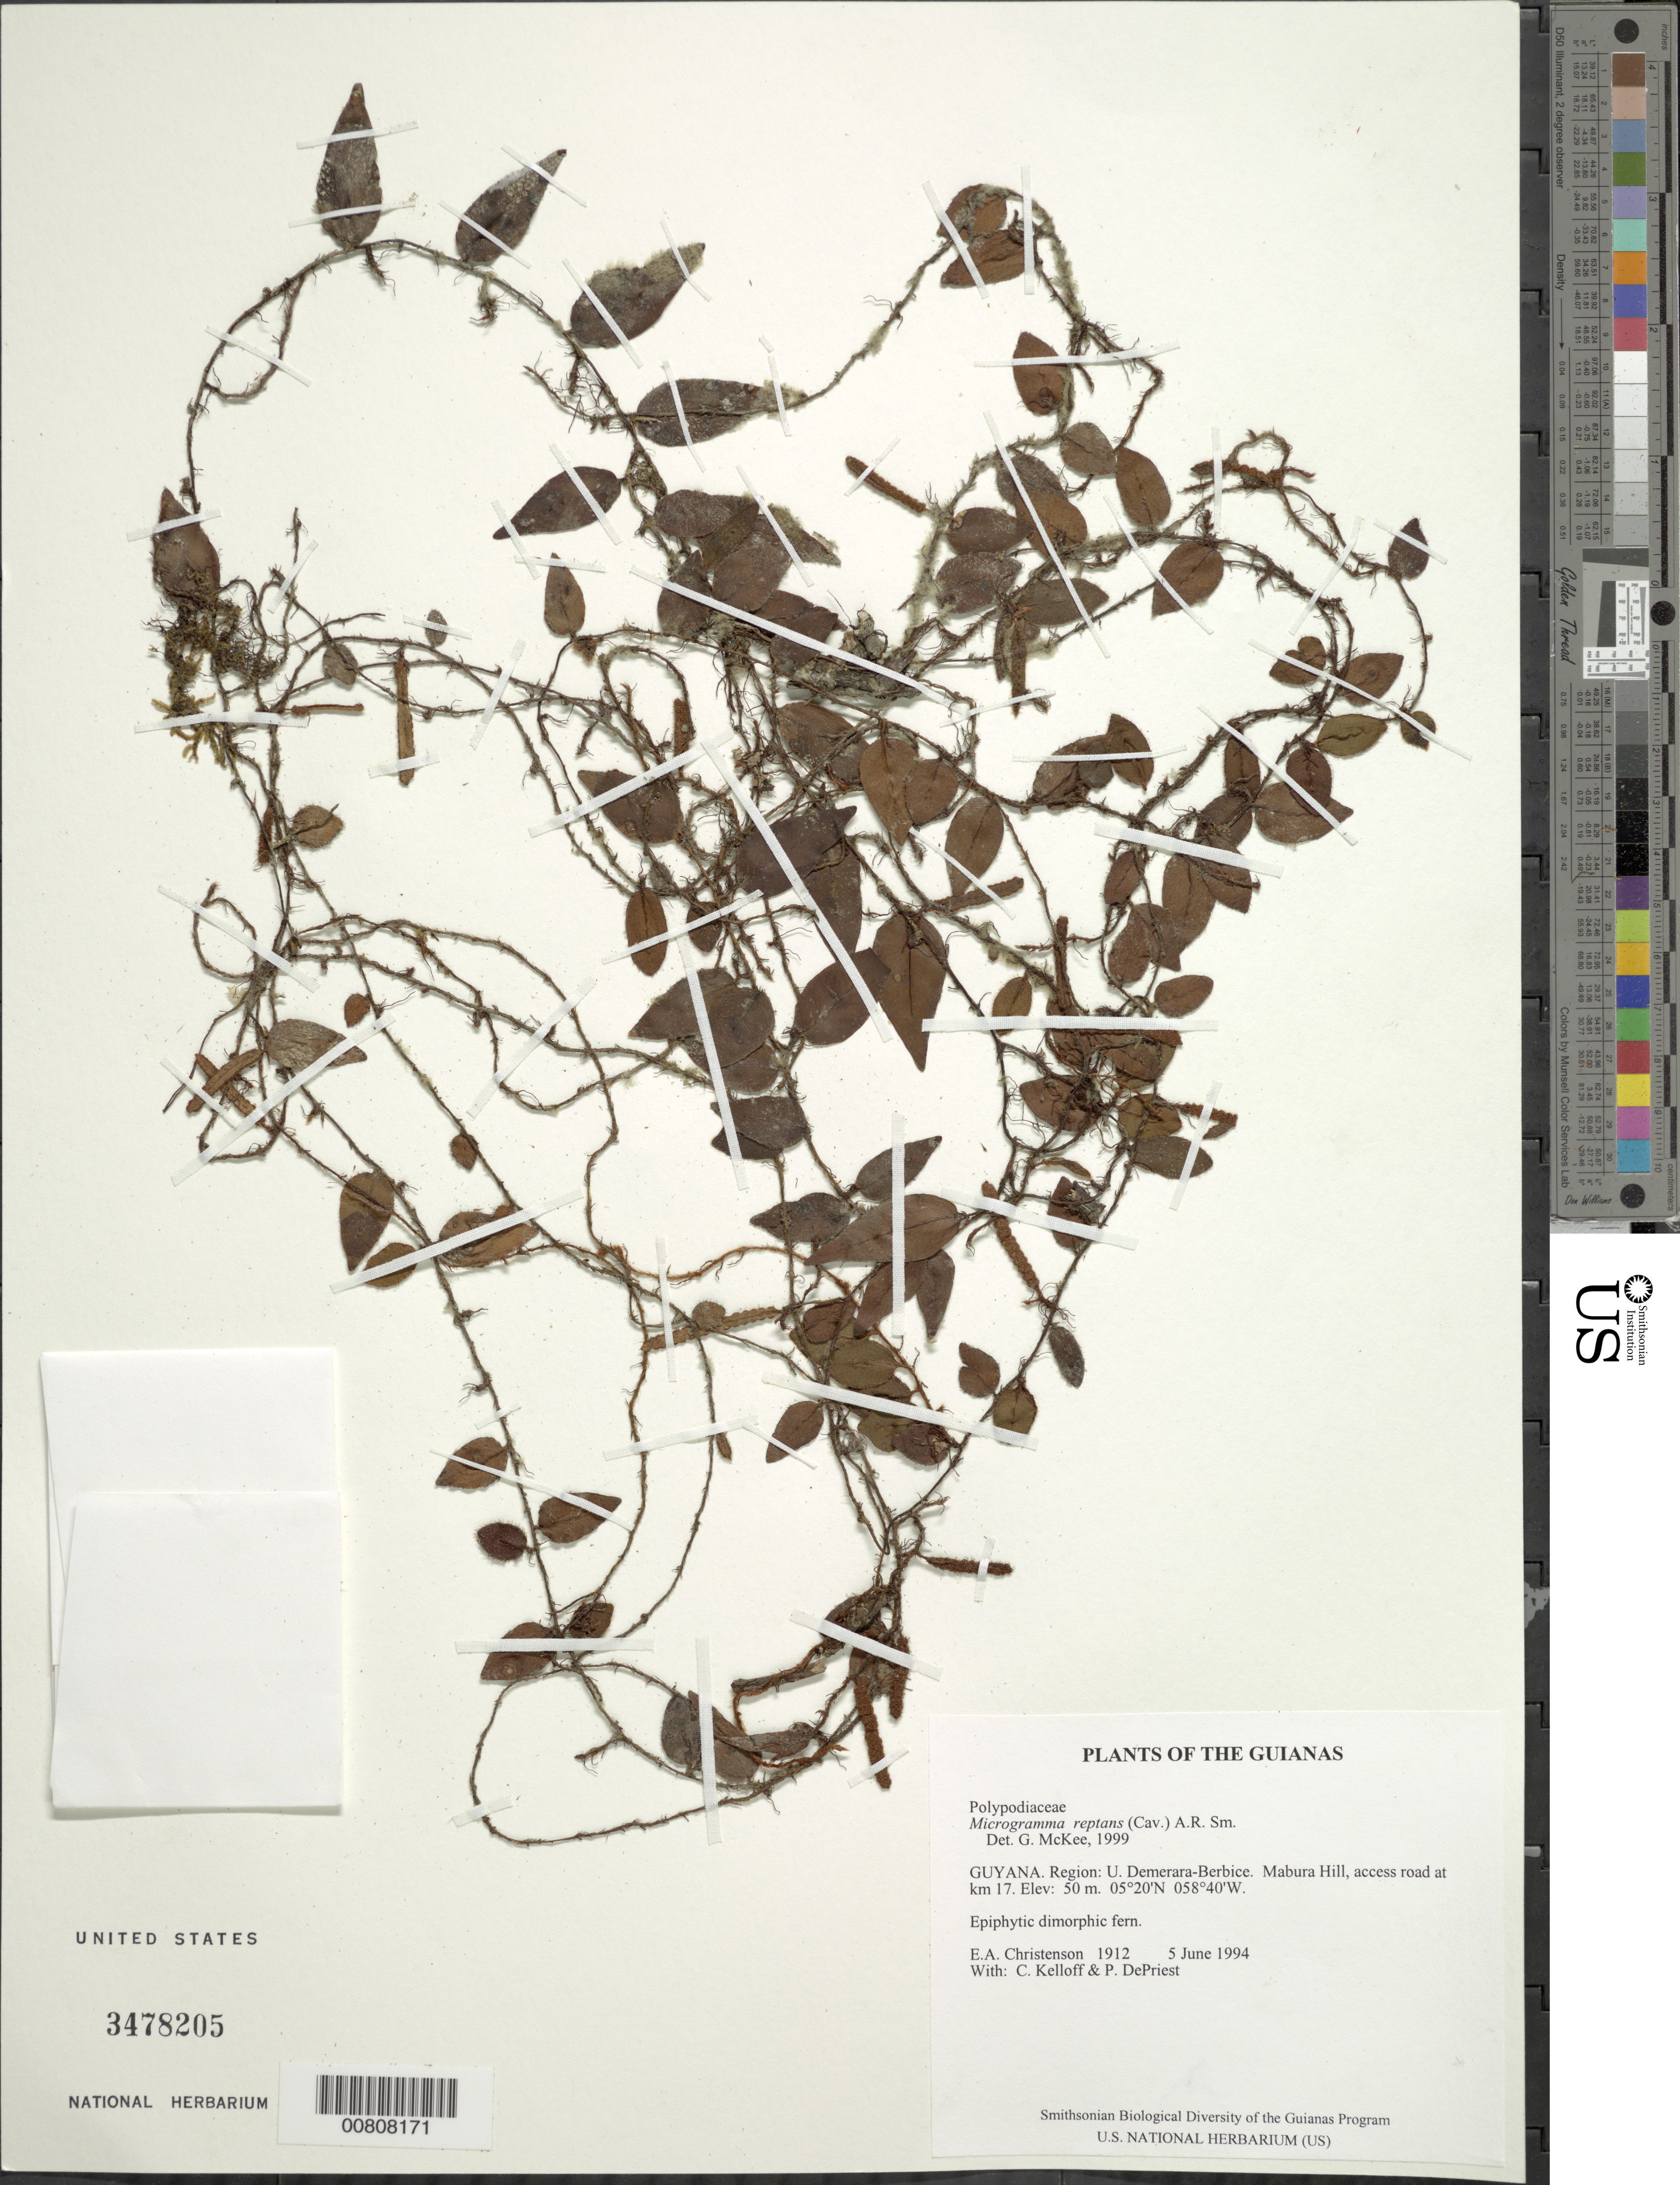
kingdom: Plantae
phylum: Tracheophyta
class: Polypodiopsida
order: Polypodiales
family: Polypodiaceae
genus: Microgramma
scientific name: Microgramma reptans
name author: (Cav.) A.R. Sm.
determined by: McKee, G. S., (US), NMNH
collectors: E. A. Christenson, C. L. Kelloff & P. DePriest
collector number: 1912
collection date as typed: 5 June 1994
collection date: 1994-06-05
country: Guyana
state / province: U. Demerara-Berbice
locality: Mabura Hill, access road at km 17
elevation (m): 50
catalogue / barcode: US 3478205